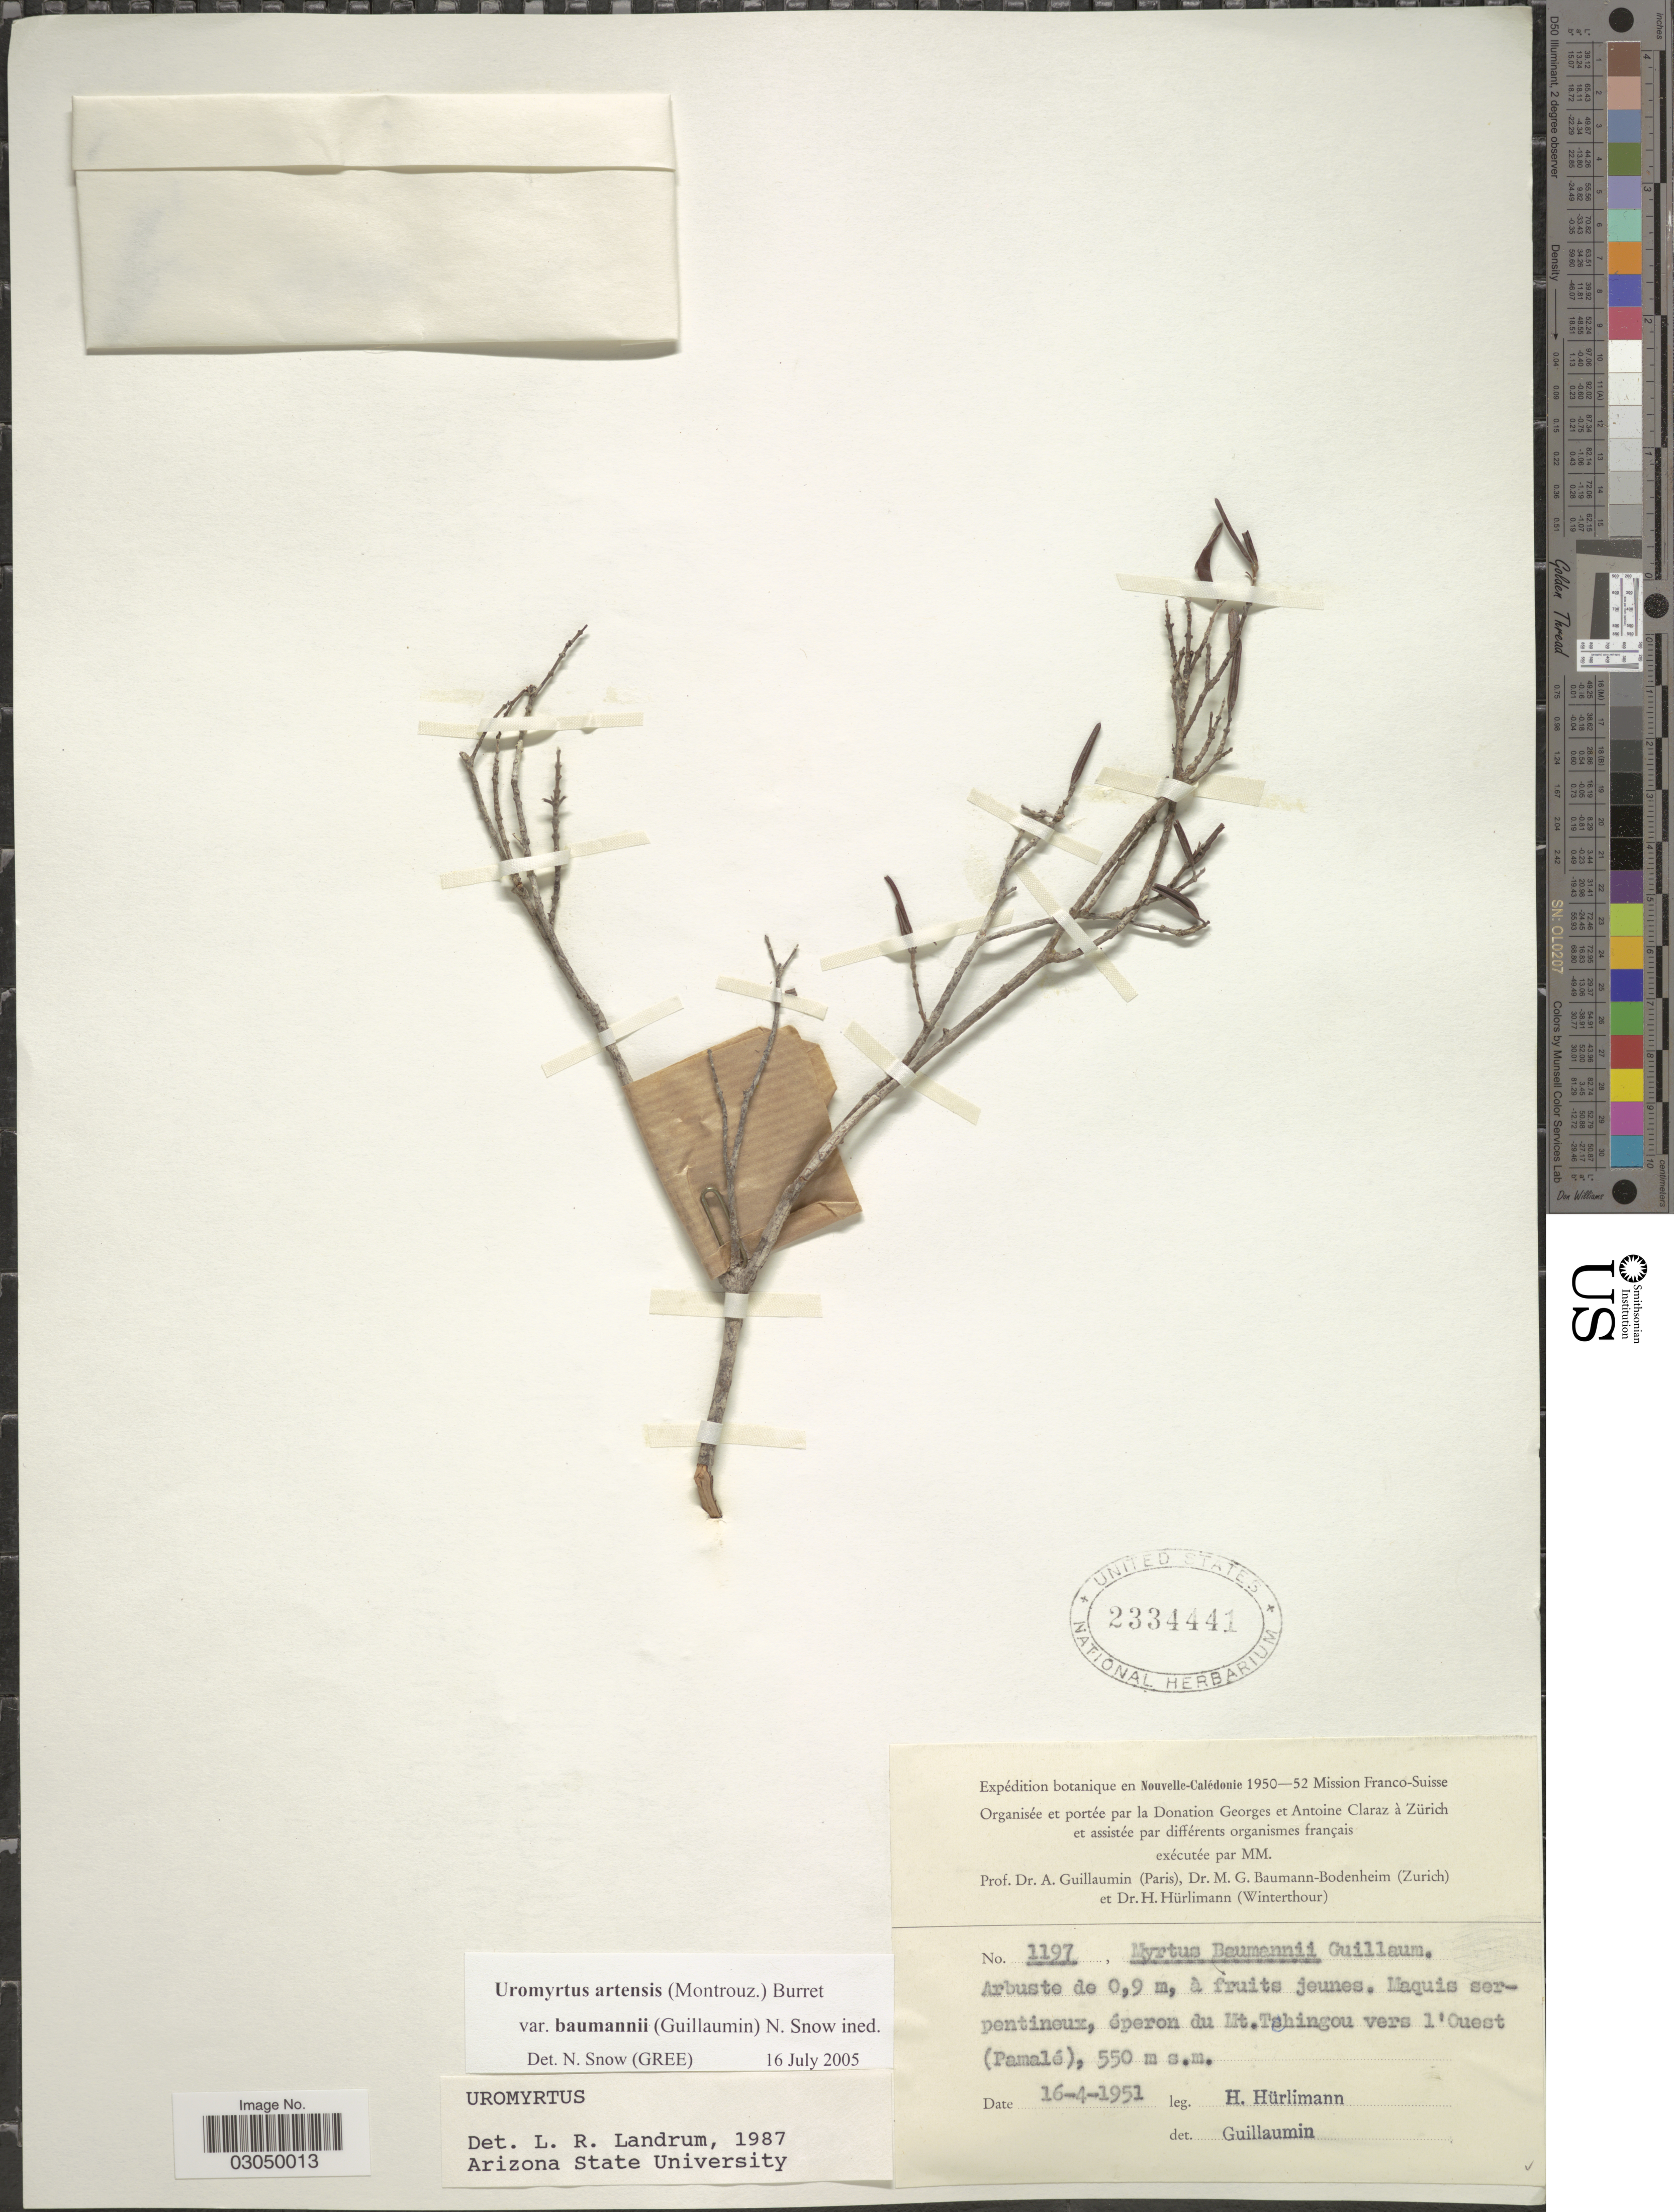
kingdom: Plantae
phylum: Tracheophyta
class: Magnoliopsida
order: Myrtales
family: Myrtaceae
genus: Uromyrtus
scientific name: Uromyrtus baumanii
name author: (Guillaumin) N. Snow & Guymer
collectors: H. Hürlimann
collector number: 1197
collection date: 1951-04-16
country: New Caledonia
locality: En Nouvelle-Calédonie. Maquis serpentineux, éperon du Mt. Tchingou vers l'Ouest (Pamalé).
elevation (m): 550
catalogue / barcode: US 2334441